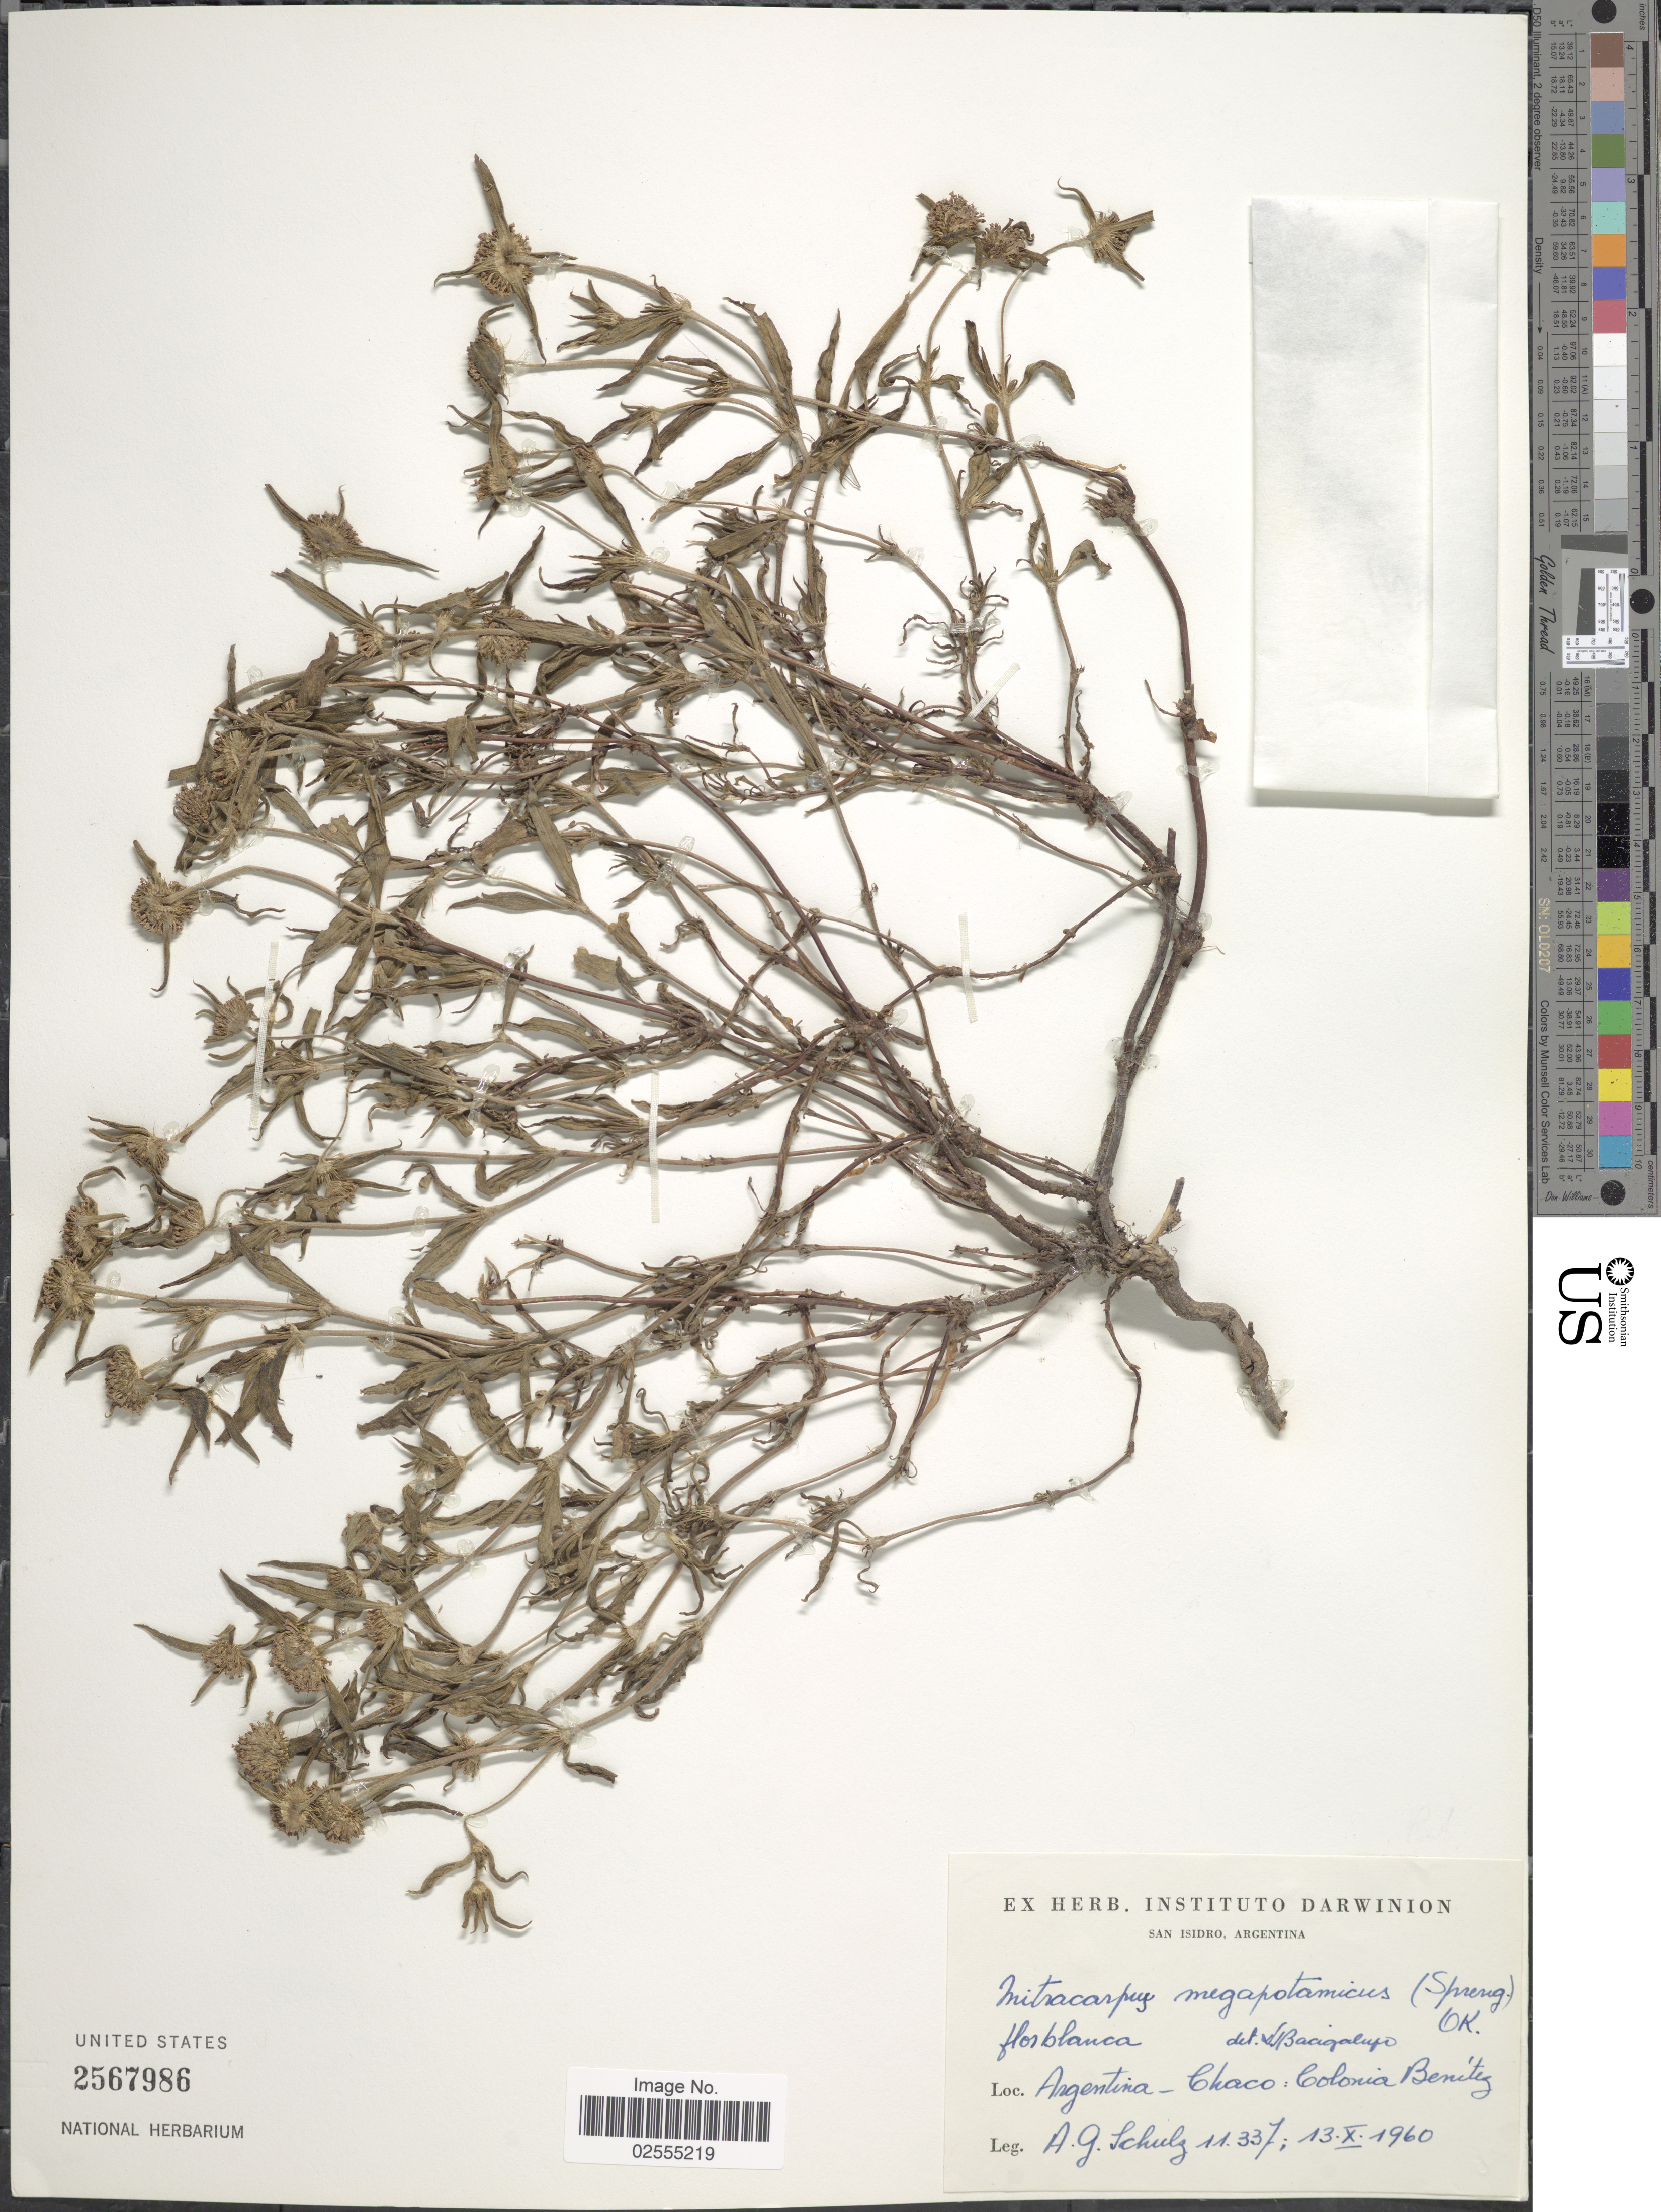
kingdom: Plantae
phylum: Tracheophyta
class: Magnoliopsida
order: Gentianales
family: Rubiaceae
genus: Mitracarpus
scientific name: Mitracarpus megapotamicus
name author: (Spreng.) Kuntze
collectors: A. G. Schulz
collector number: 11337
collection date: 1960-10-13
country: Argentina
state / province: Chaco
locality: Argentina, Chaco: Colonia Benitz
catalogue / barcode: US 2567986